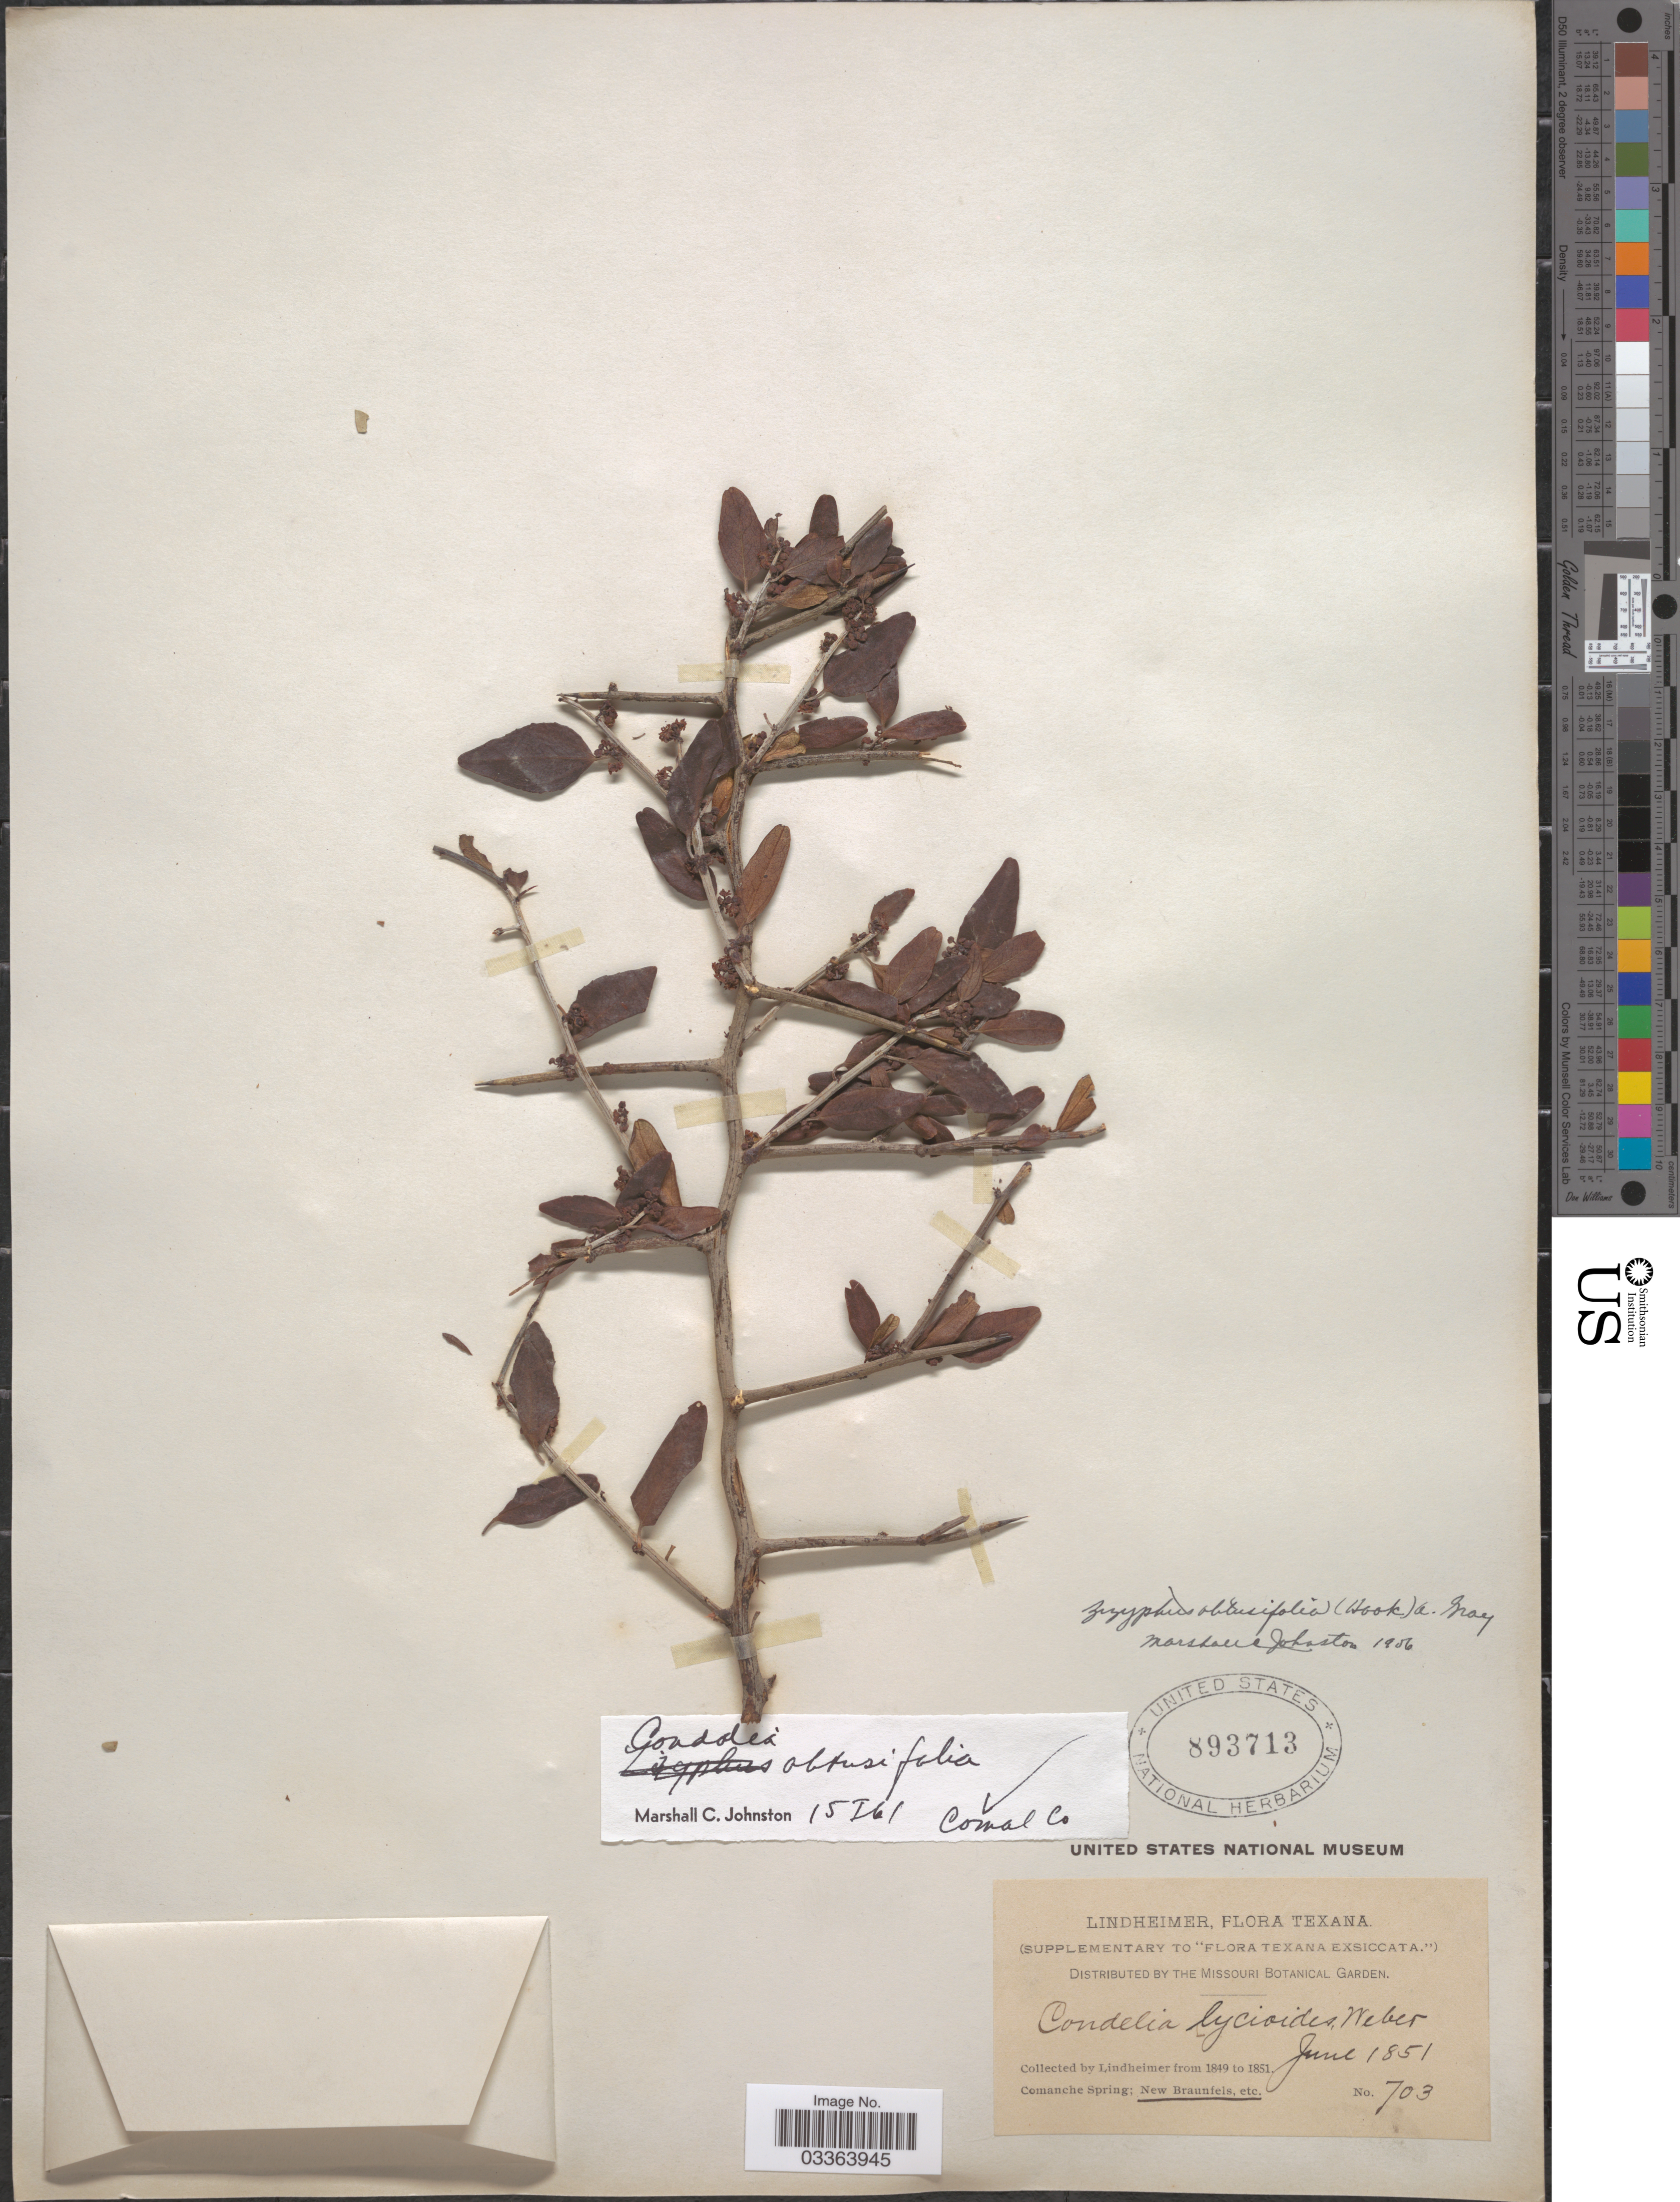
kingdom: Plantae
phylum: Tracheophyta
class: Magnoliopsida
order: Rosales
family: Rhamnaceae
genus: Sarcomphalus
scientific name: Sarcomphalus obtusifolius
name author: (Hook. ex Torr. & A. Gray) Hauenschild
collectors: -. Lindheimer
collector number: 703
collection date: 1851-06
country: United States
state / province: Texas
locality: Comanche Spring; New Braunfels, etc.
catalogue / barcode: US 893713